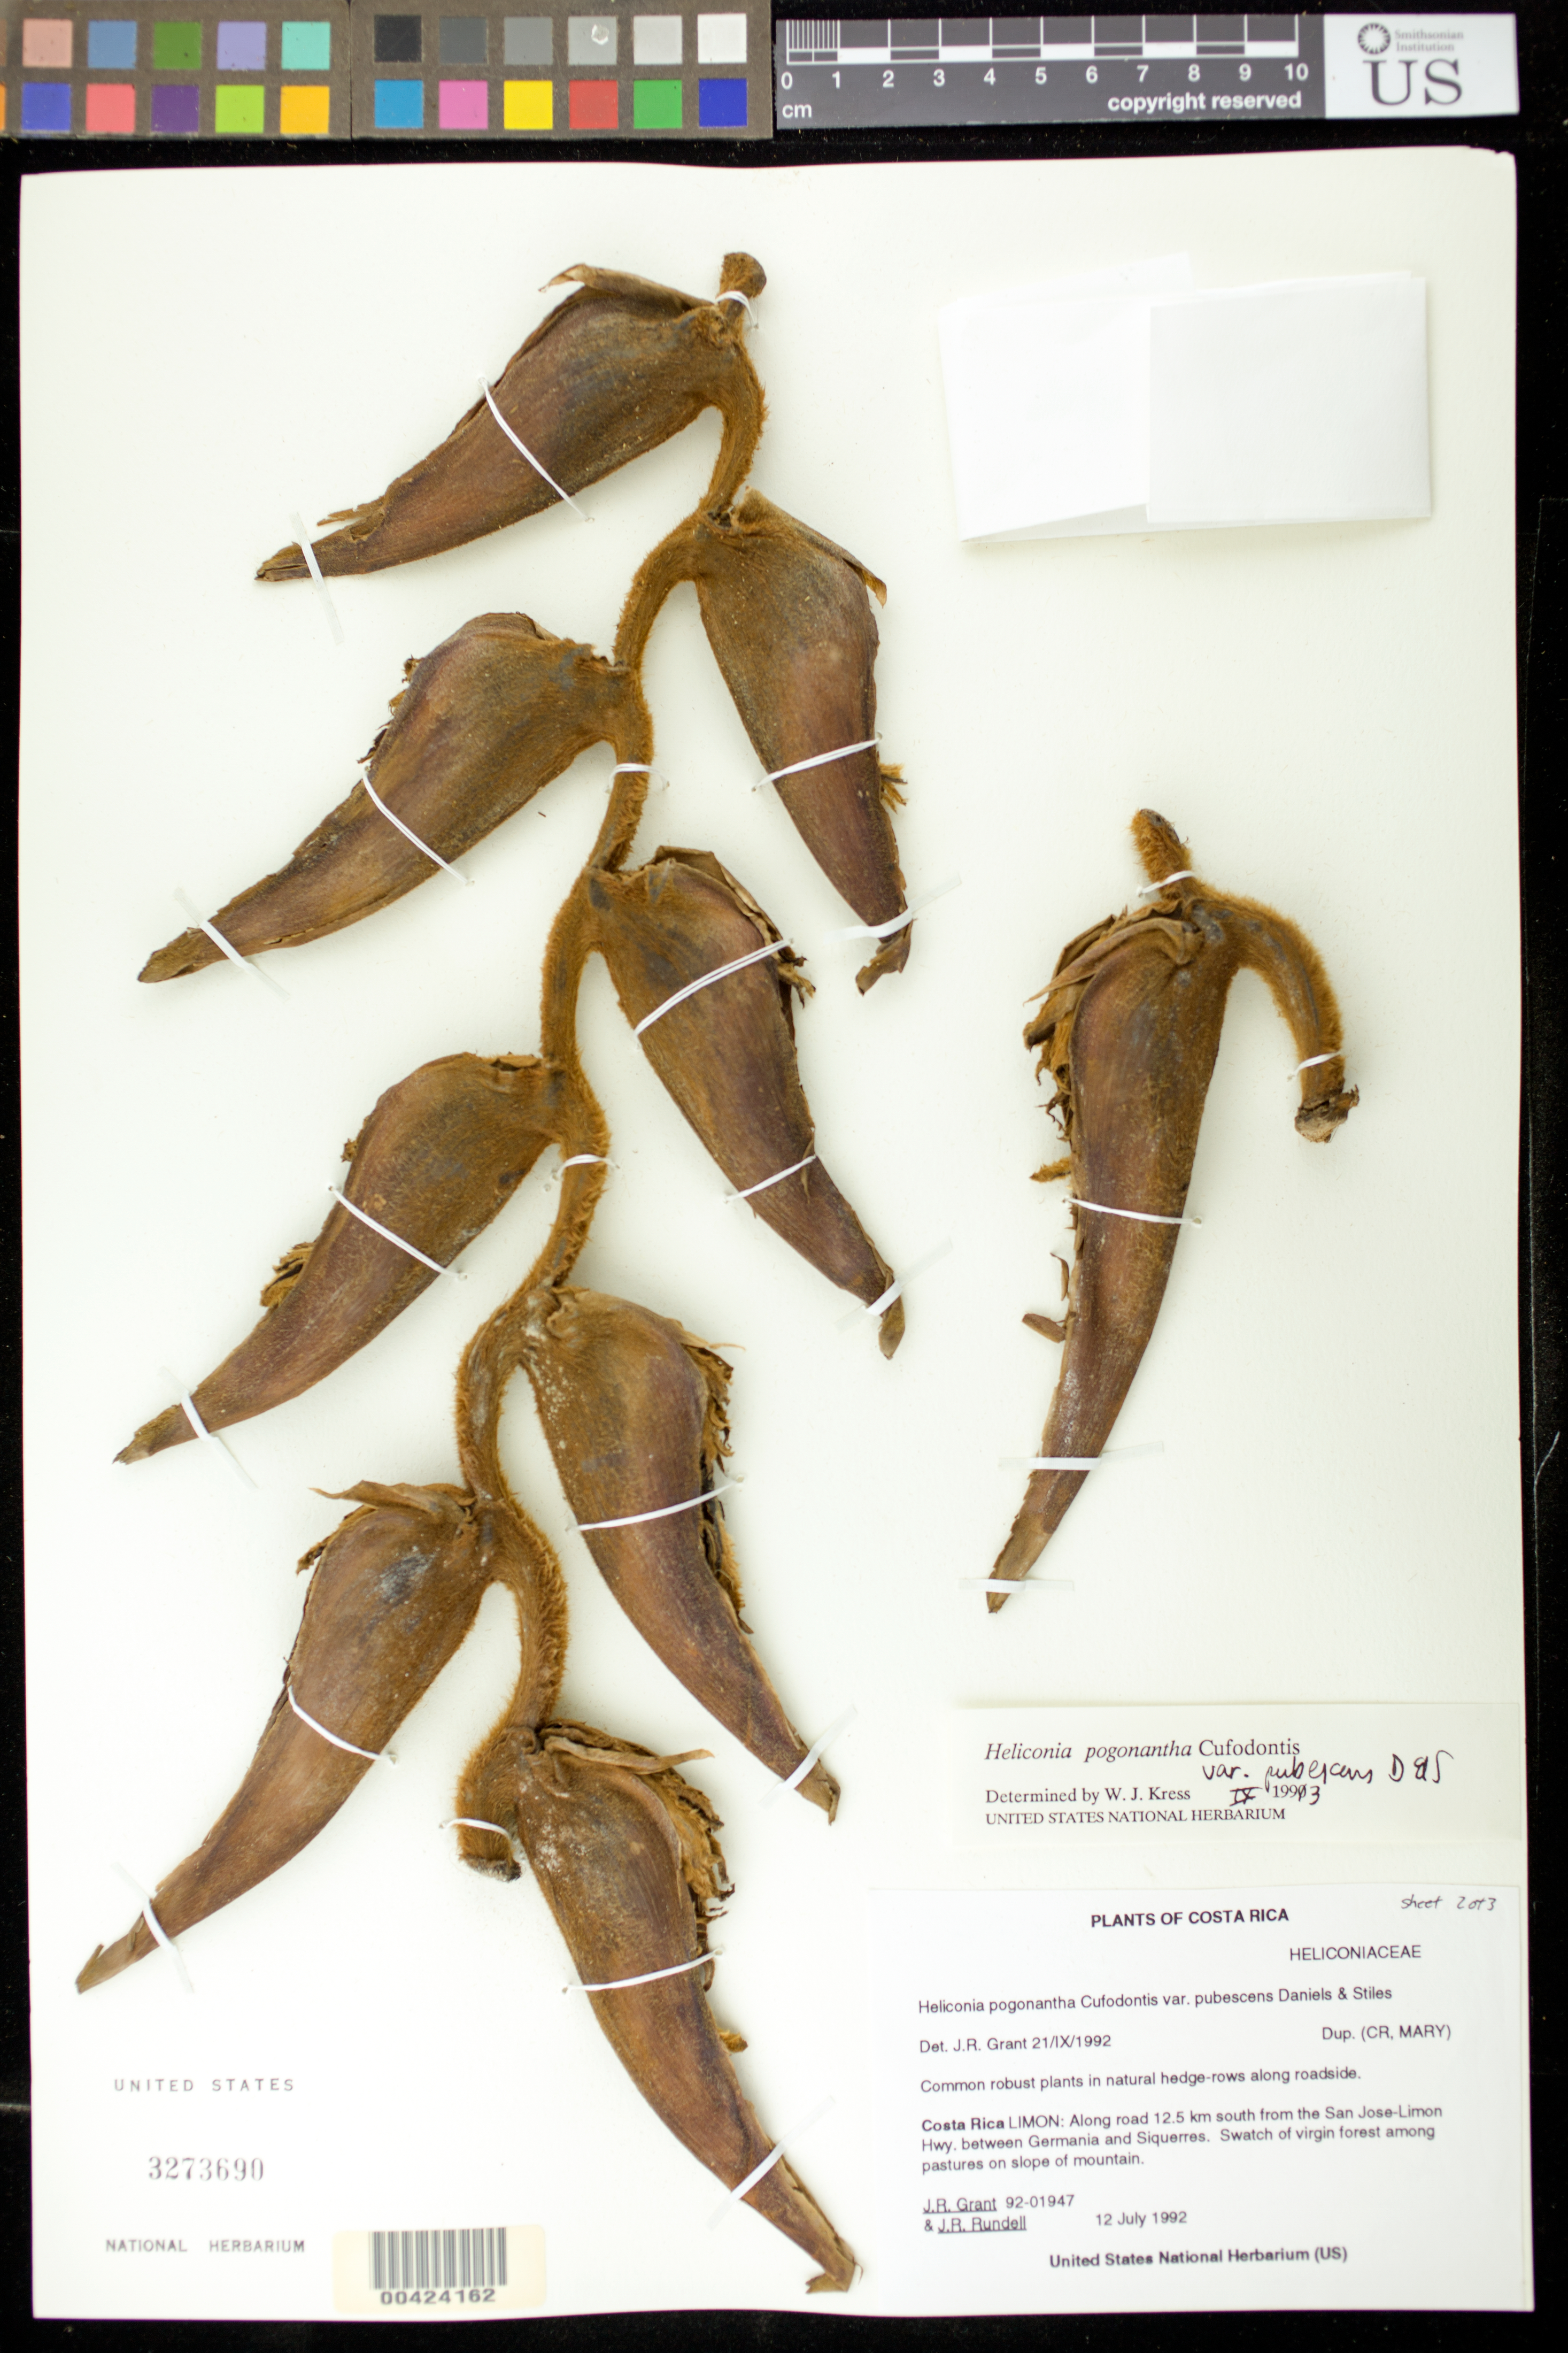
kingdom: Plantae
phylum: Tracheophyta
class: Liliopsida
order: Zingiberales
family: Heliconiaceae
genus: Heliconia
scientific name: Heliconia pogonantha var. pubescens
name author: G.S. Daniels & F.G. Stiles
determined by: Kress, W. J., (US), Smithsonian Institution - National Museum of Natural History (UNITED STATES)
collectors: J. R. Grant & J. R. Rundell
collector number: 92-01947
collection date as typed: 12 Jul 1992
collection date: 1992-07-12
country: Costa Rica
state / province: Limón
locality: Between germania and siquerres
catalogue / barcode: US 3273690